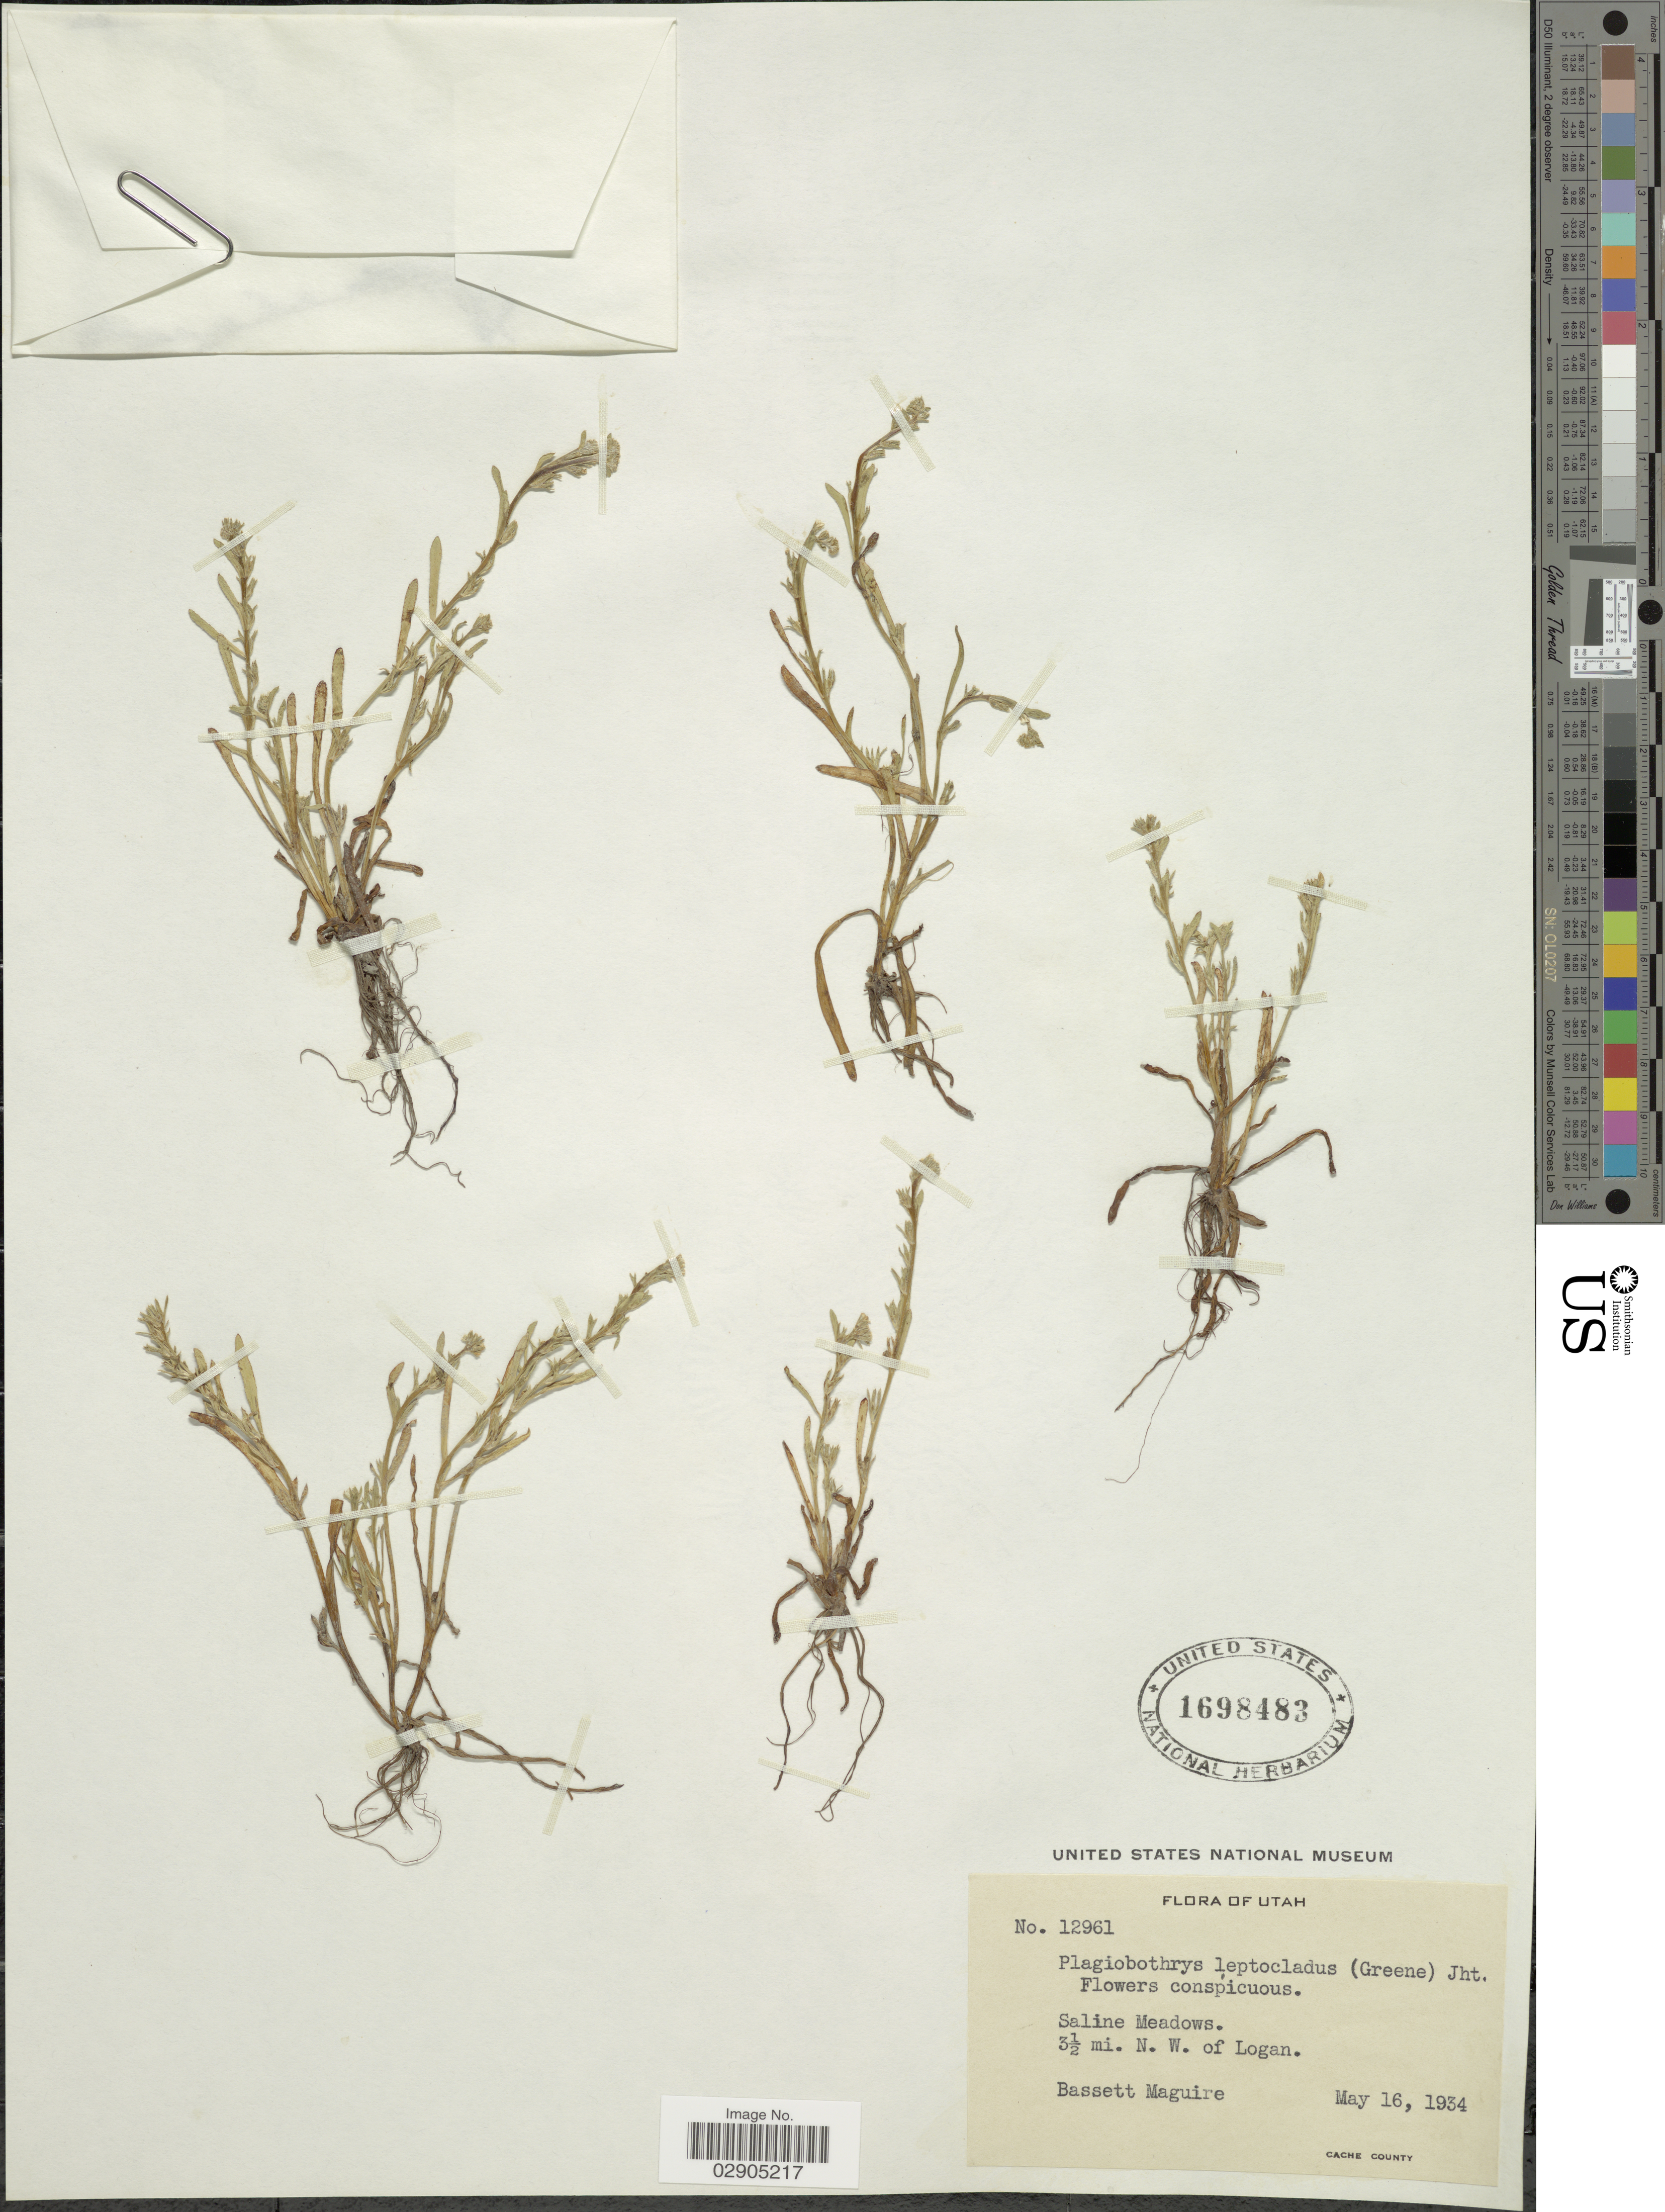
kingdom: Plantae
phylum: Tracheophyta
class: Magnoliopsida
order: Boraginales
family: Boraginaceae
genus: Allocarya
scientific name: Allocarya leptoclada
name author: Greene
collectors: B. Maguire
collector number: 12961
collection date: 1934-05-16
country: United States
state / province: Utah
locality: Saline Meadows. 3½ mi. N.W. of Logan.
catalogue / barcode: US 1698483